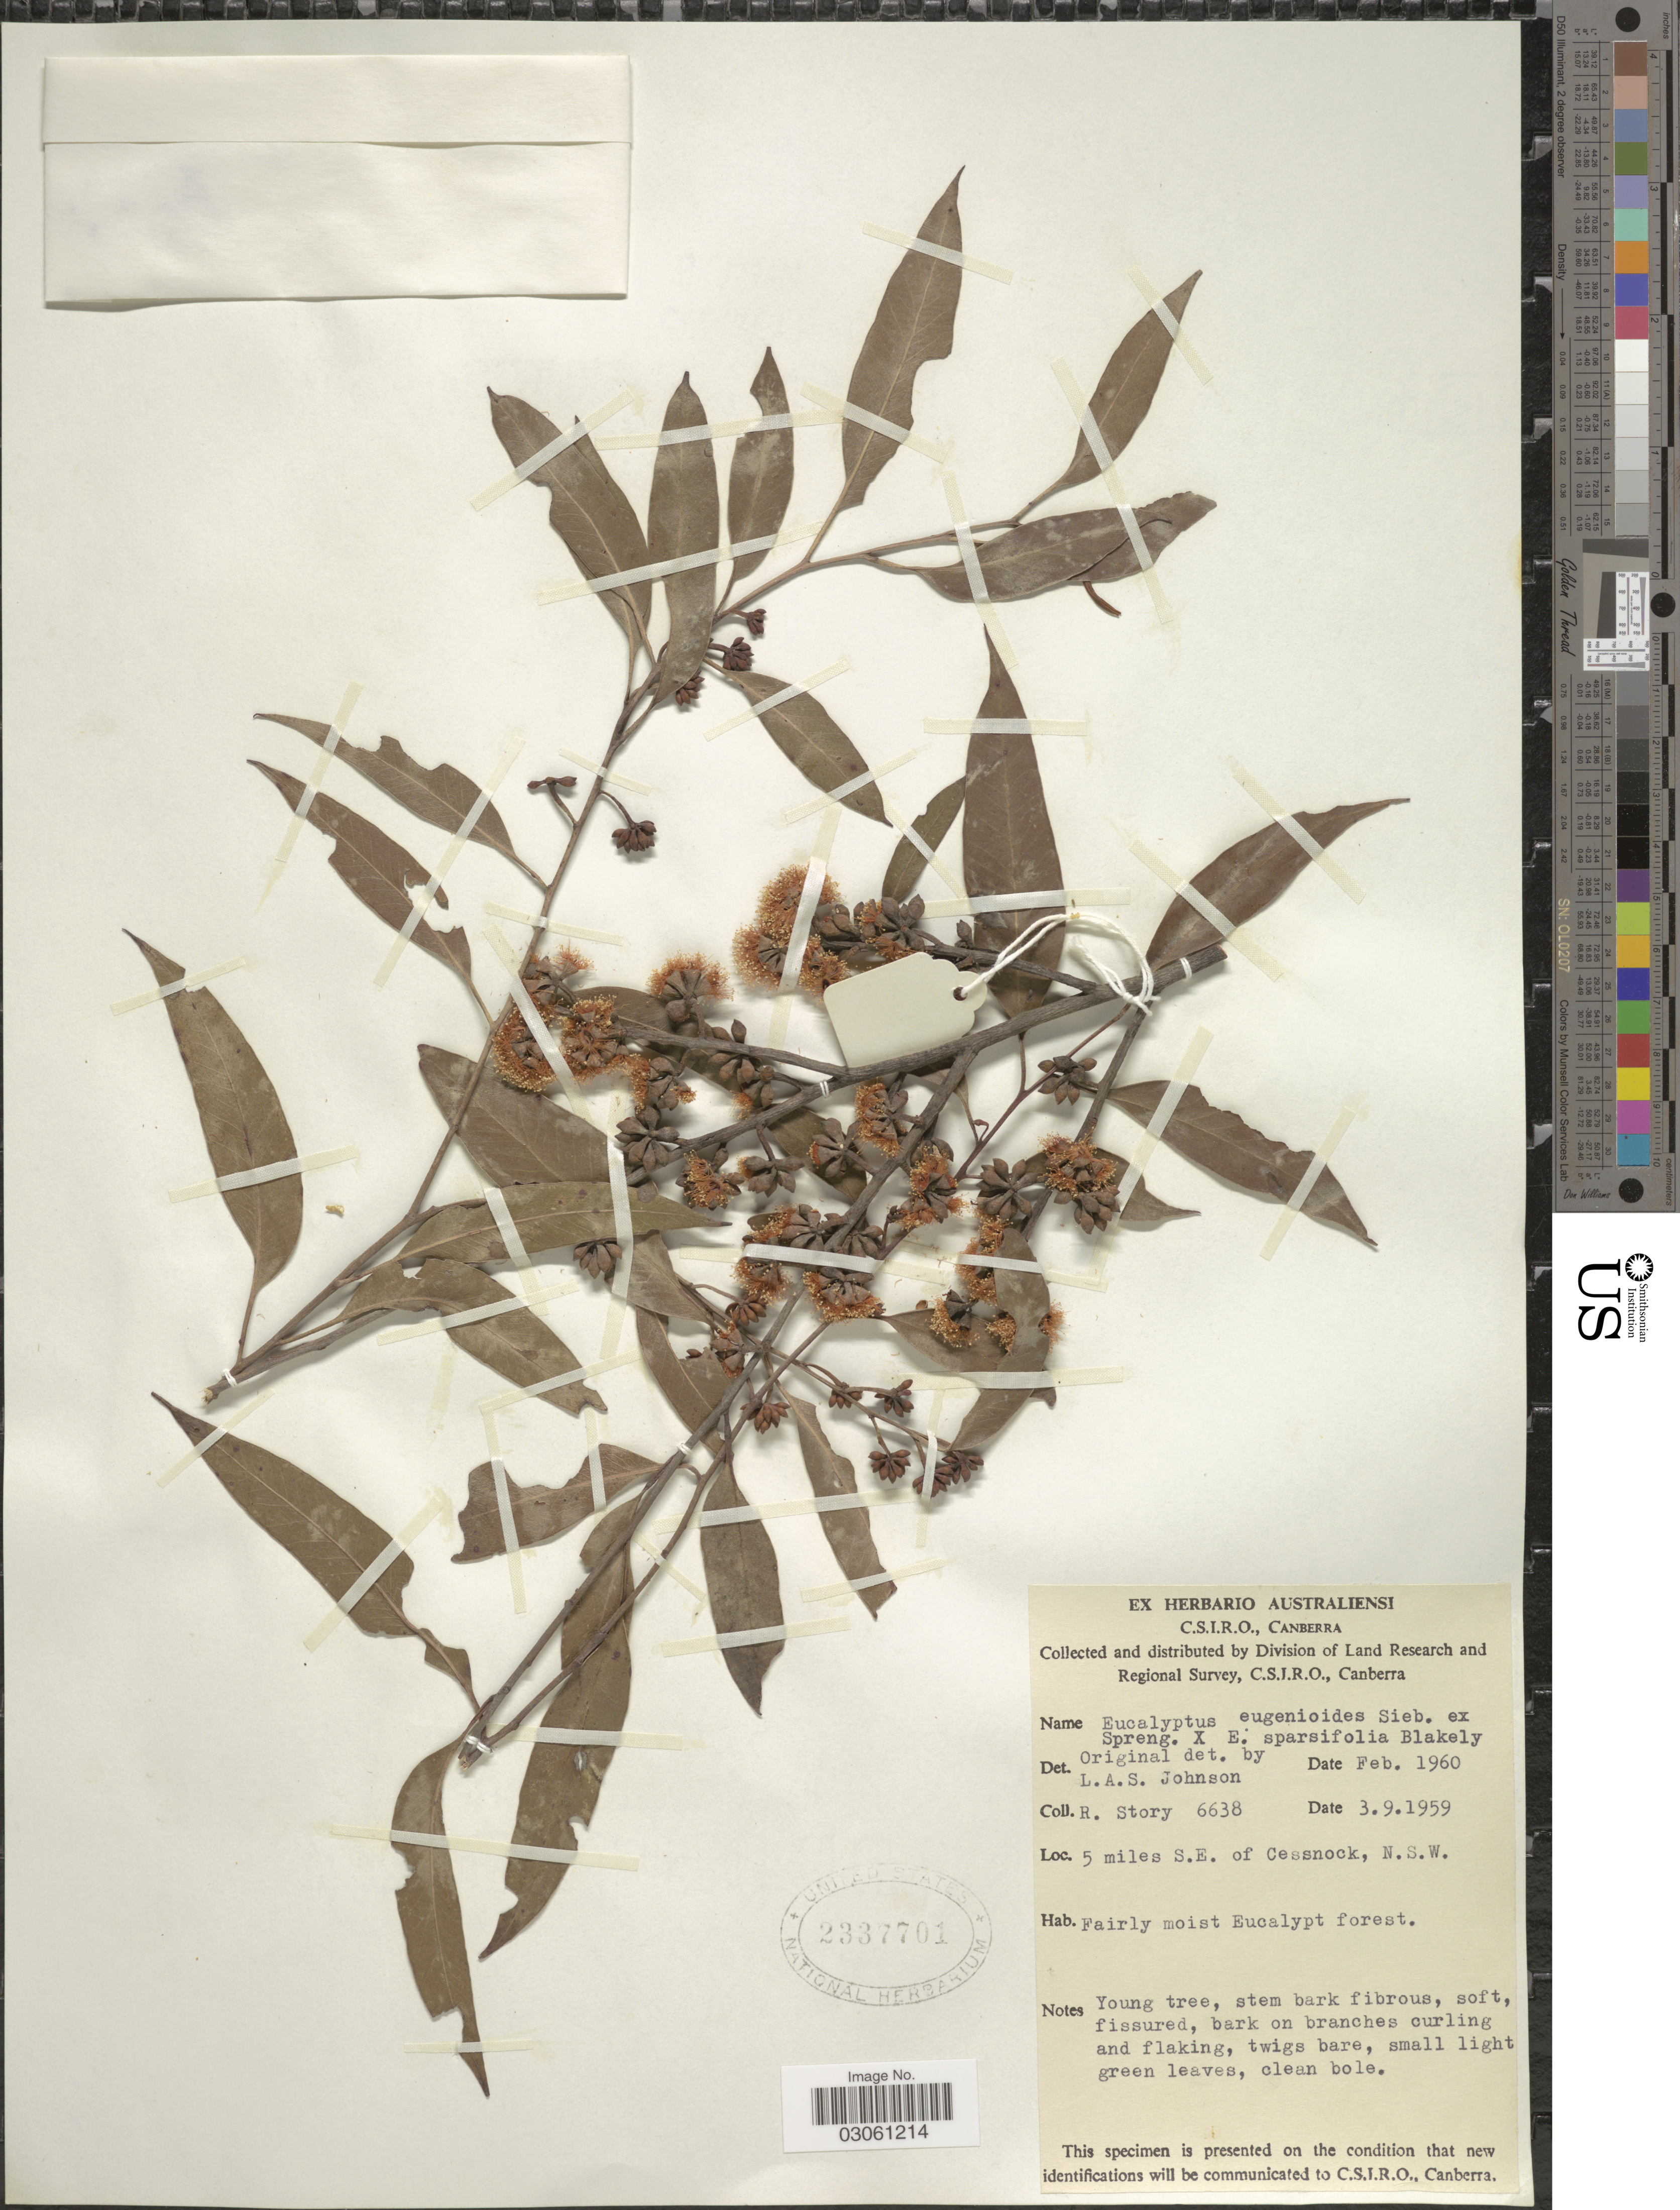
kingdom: Plantae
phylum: Tracheophyta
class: Magnoliopsida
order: Myrtales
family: Myrtaceae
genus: Eucalyptus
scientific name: Eucalyptus eugenioides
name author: Siebert ex Spreng.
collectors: R. Story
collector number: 6638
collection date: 1959-09-03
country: Australia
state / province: New South Wales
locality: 5 miles S.E. of Cessnock, N.S.W.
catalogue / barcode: US 2337701